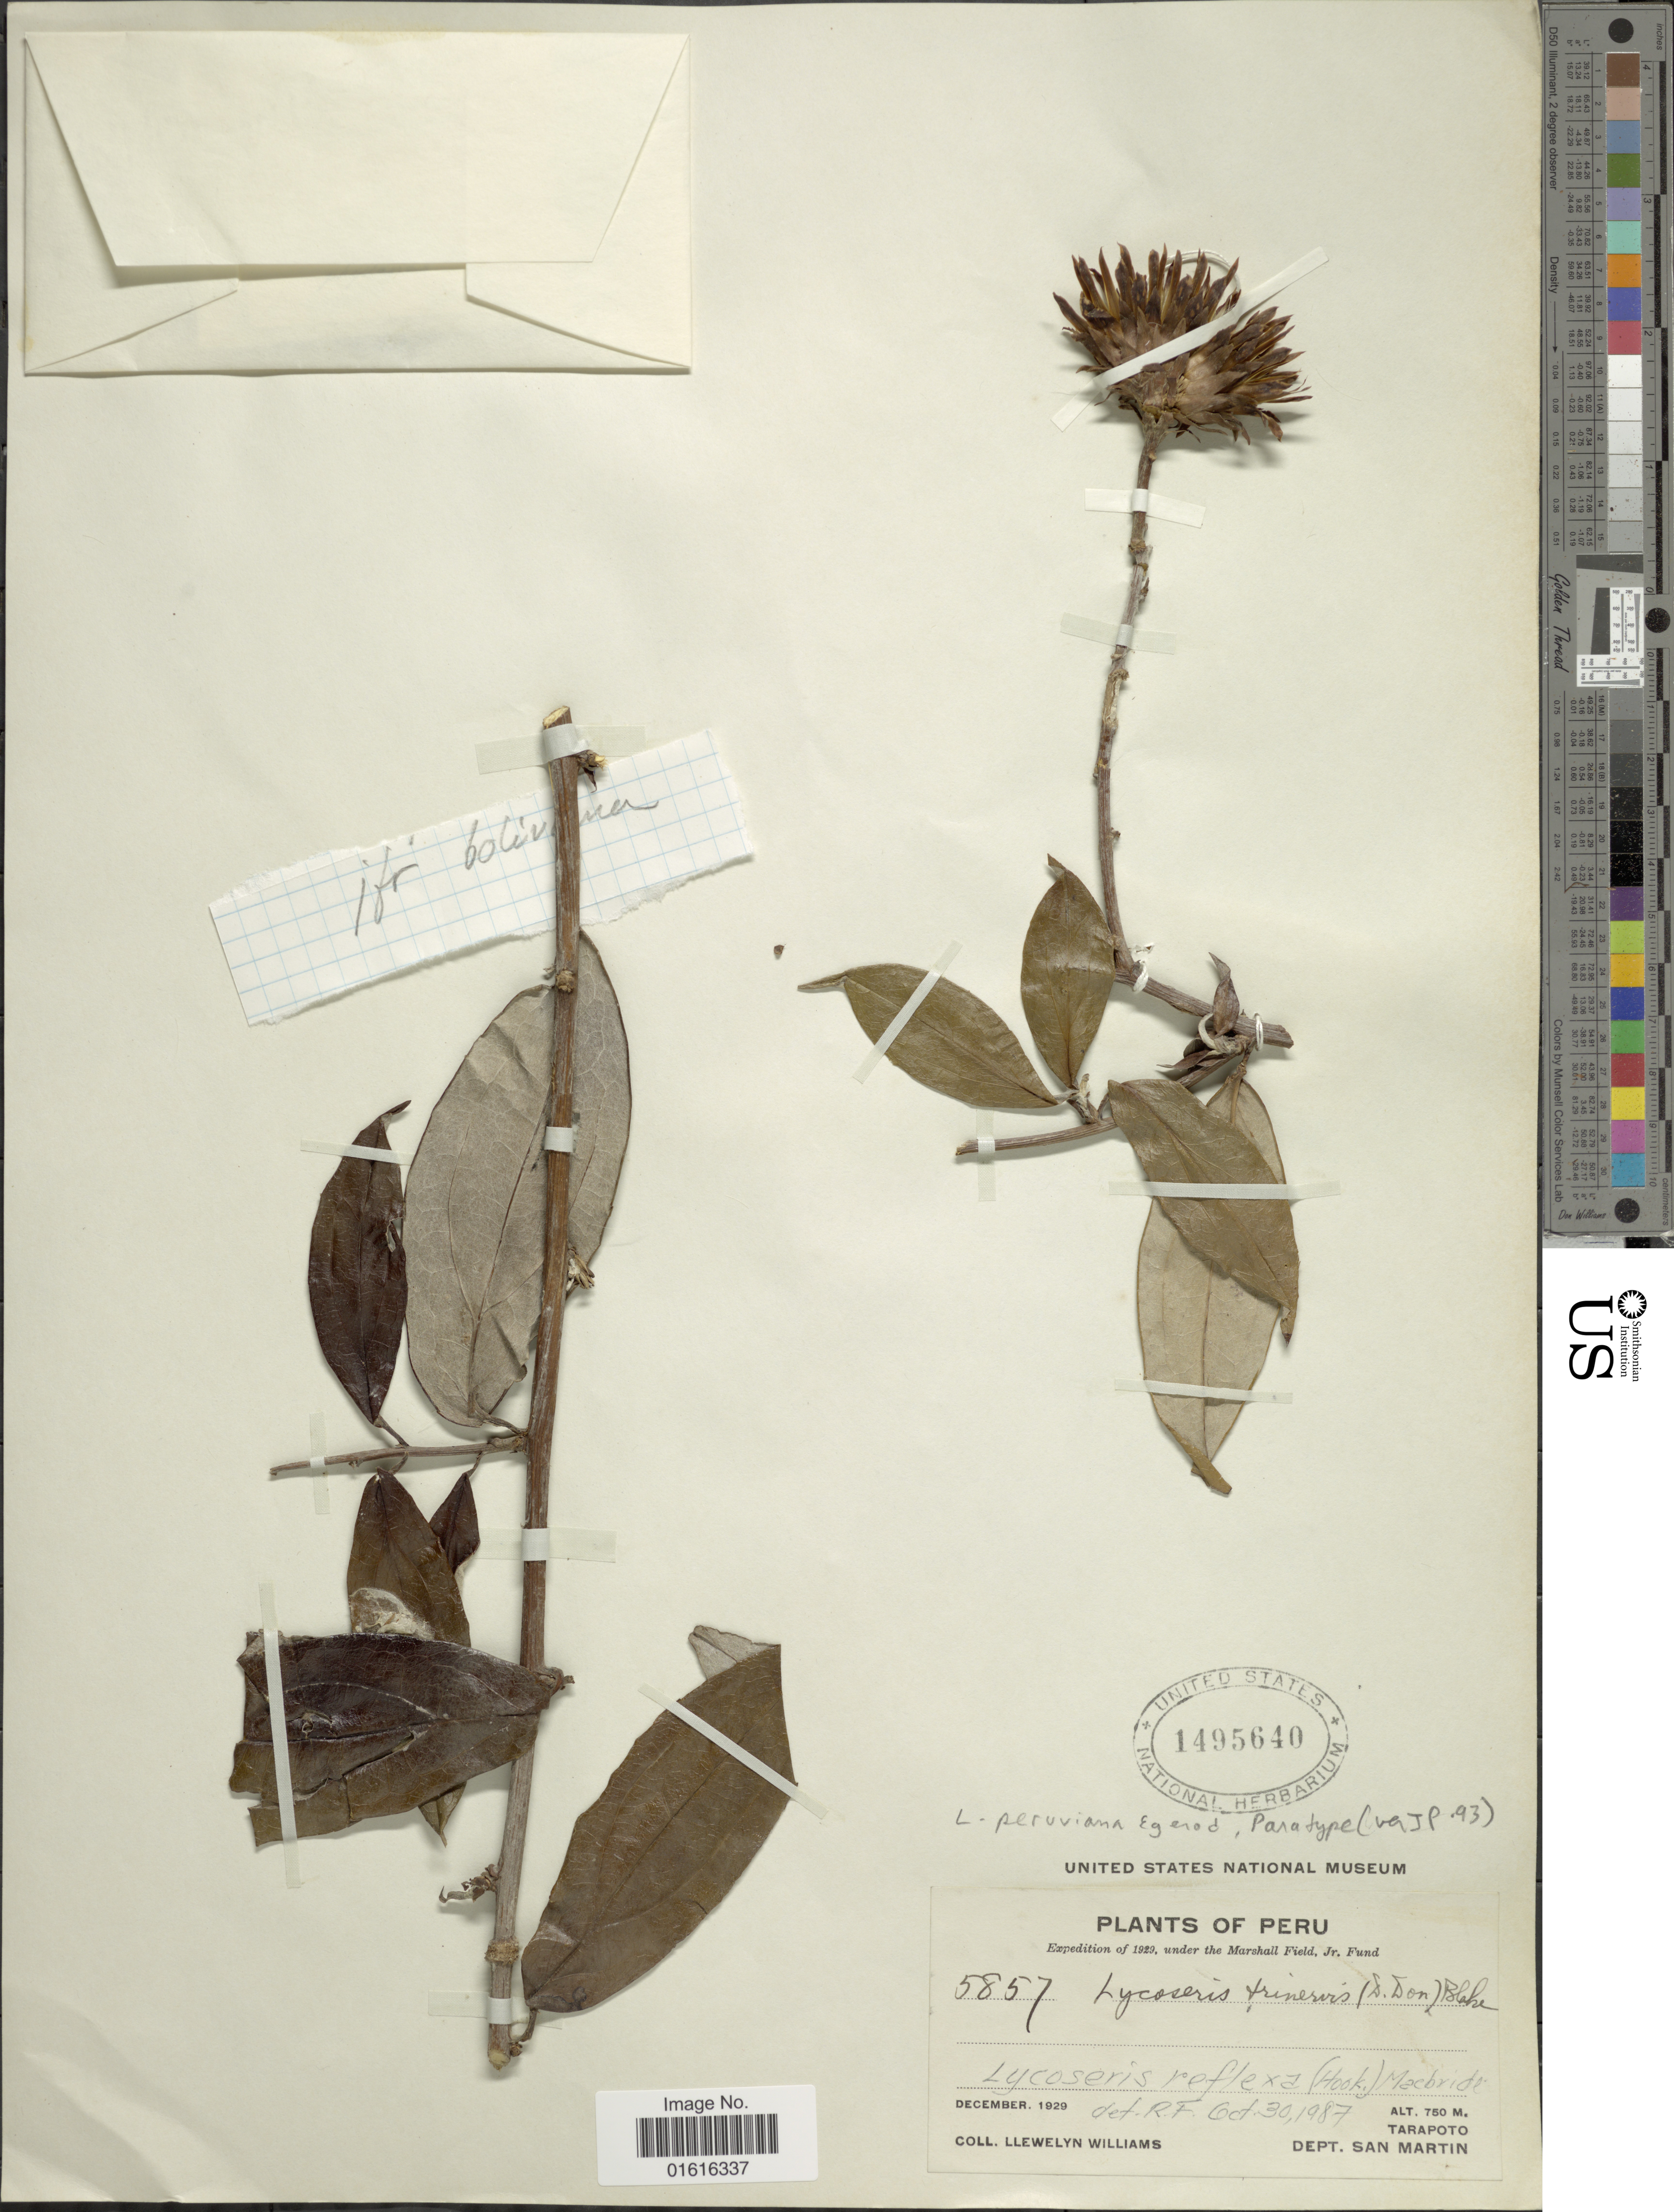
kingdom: Plantae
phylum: Tracheophyta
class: Magnoliopsida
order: Asterales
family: Asteraceae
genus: Lycoseris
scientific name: Lycoseris peruviana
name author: Egerod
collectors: Ll. Williams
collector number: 5857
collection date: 1929-12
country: Peru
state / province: San Martín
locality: Tarapoto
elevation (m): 750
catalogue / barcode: US 1495640